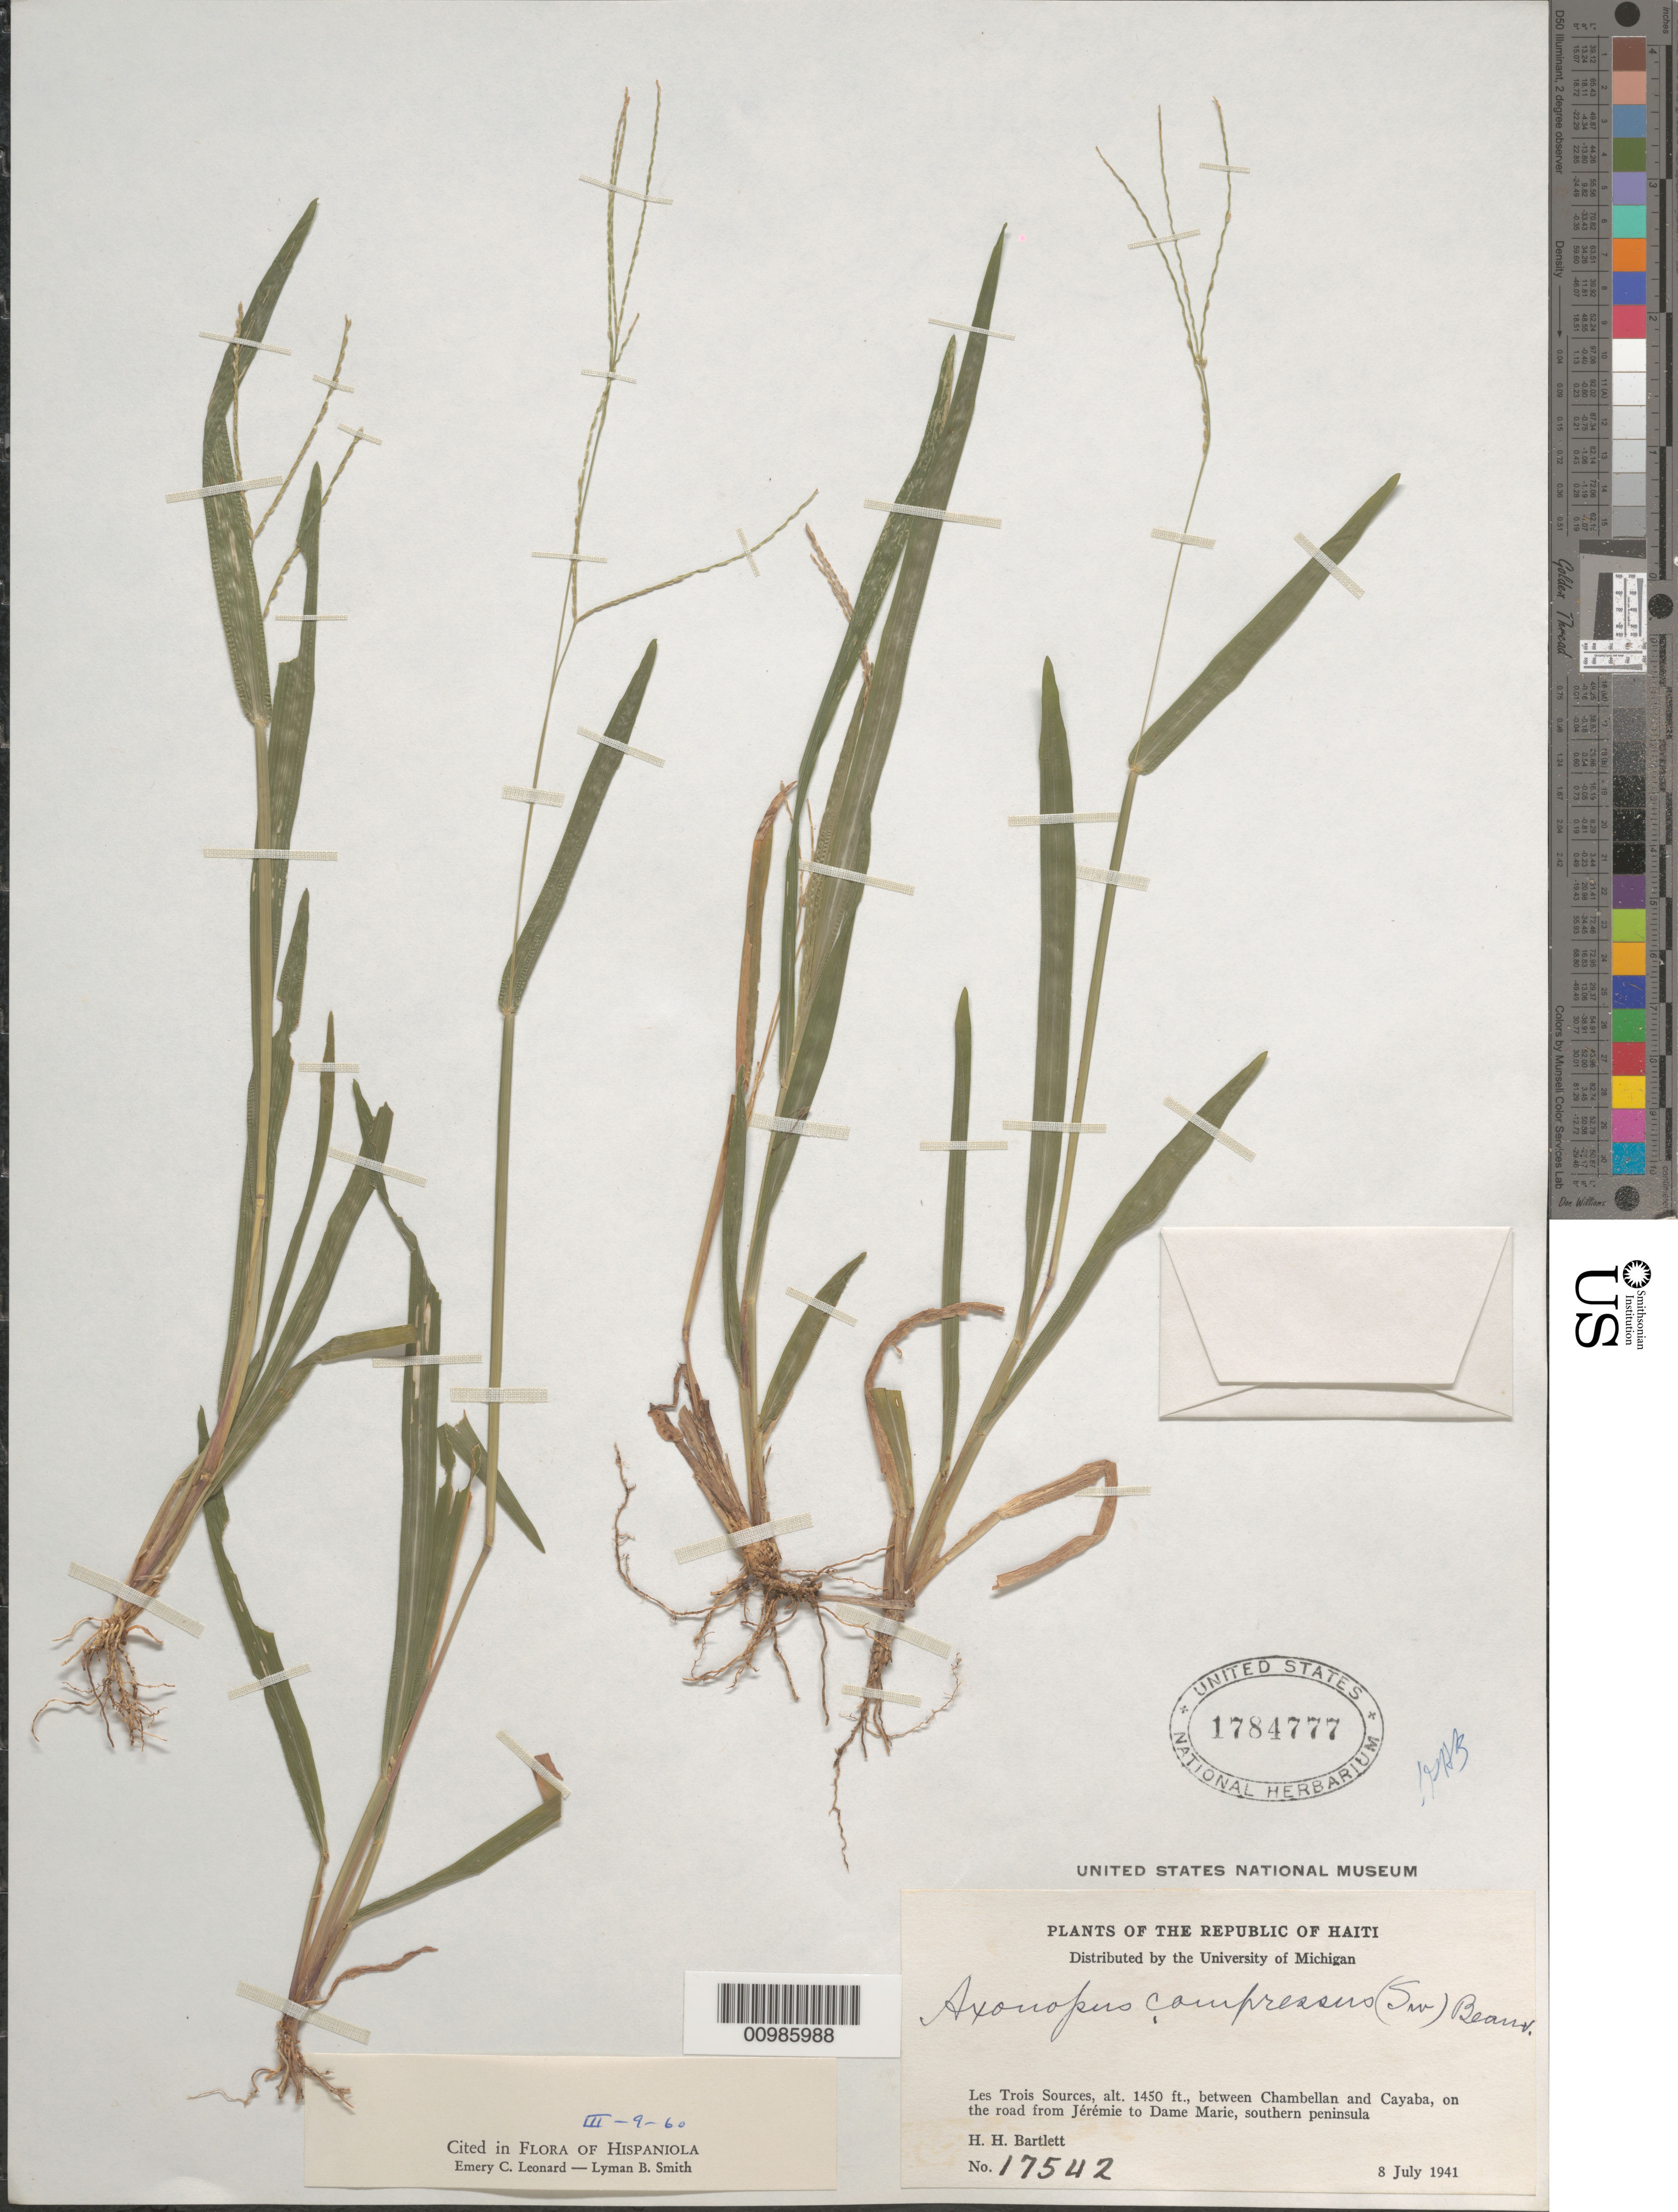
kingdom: Plantae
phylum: Tracheophyta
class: Liliopsida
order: Poales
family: Poaceae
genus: Axonopus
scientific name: Axonopus compressus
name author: (Sw.) P. Beauv.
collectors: H. H. Bartlett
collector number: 17542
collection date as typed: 08 Jul 1941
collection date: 1941-07-08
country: Haiti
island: Hispaniola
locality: between Chambellan and Cayaba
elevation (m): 442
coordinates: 0 N, 0 E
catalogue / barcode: US 1784777